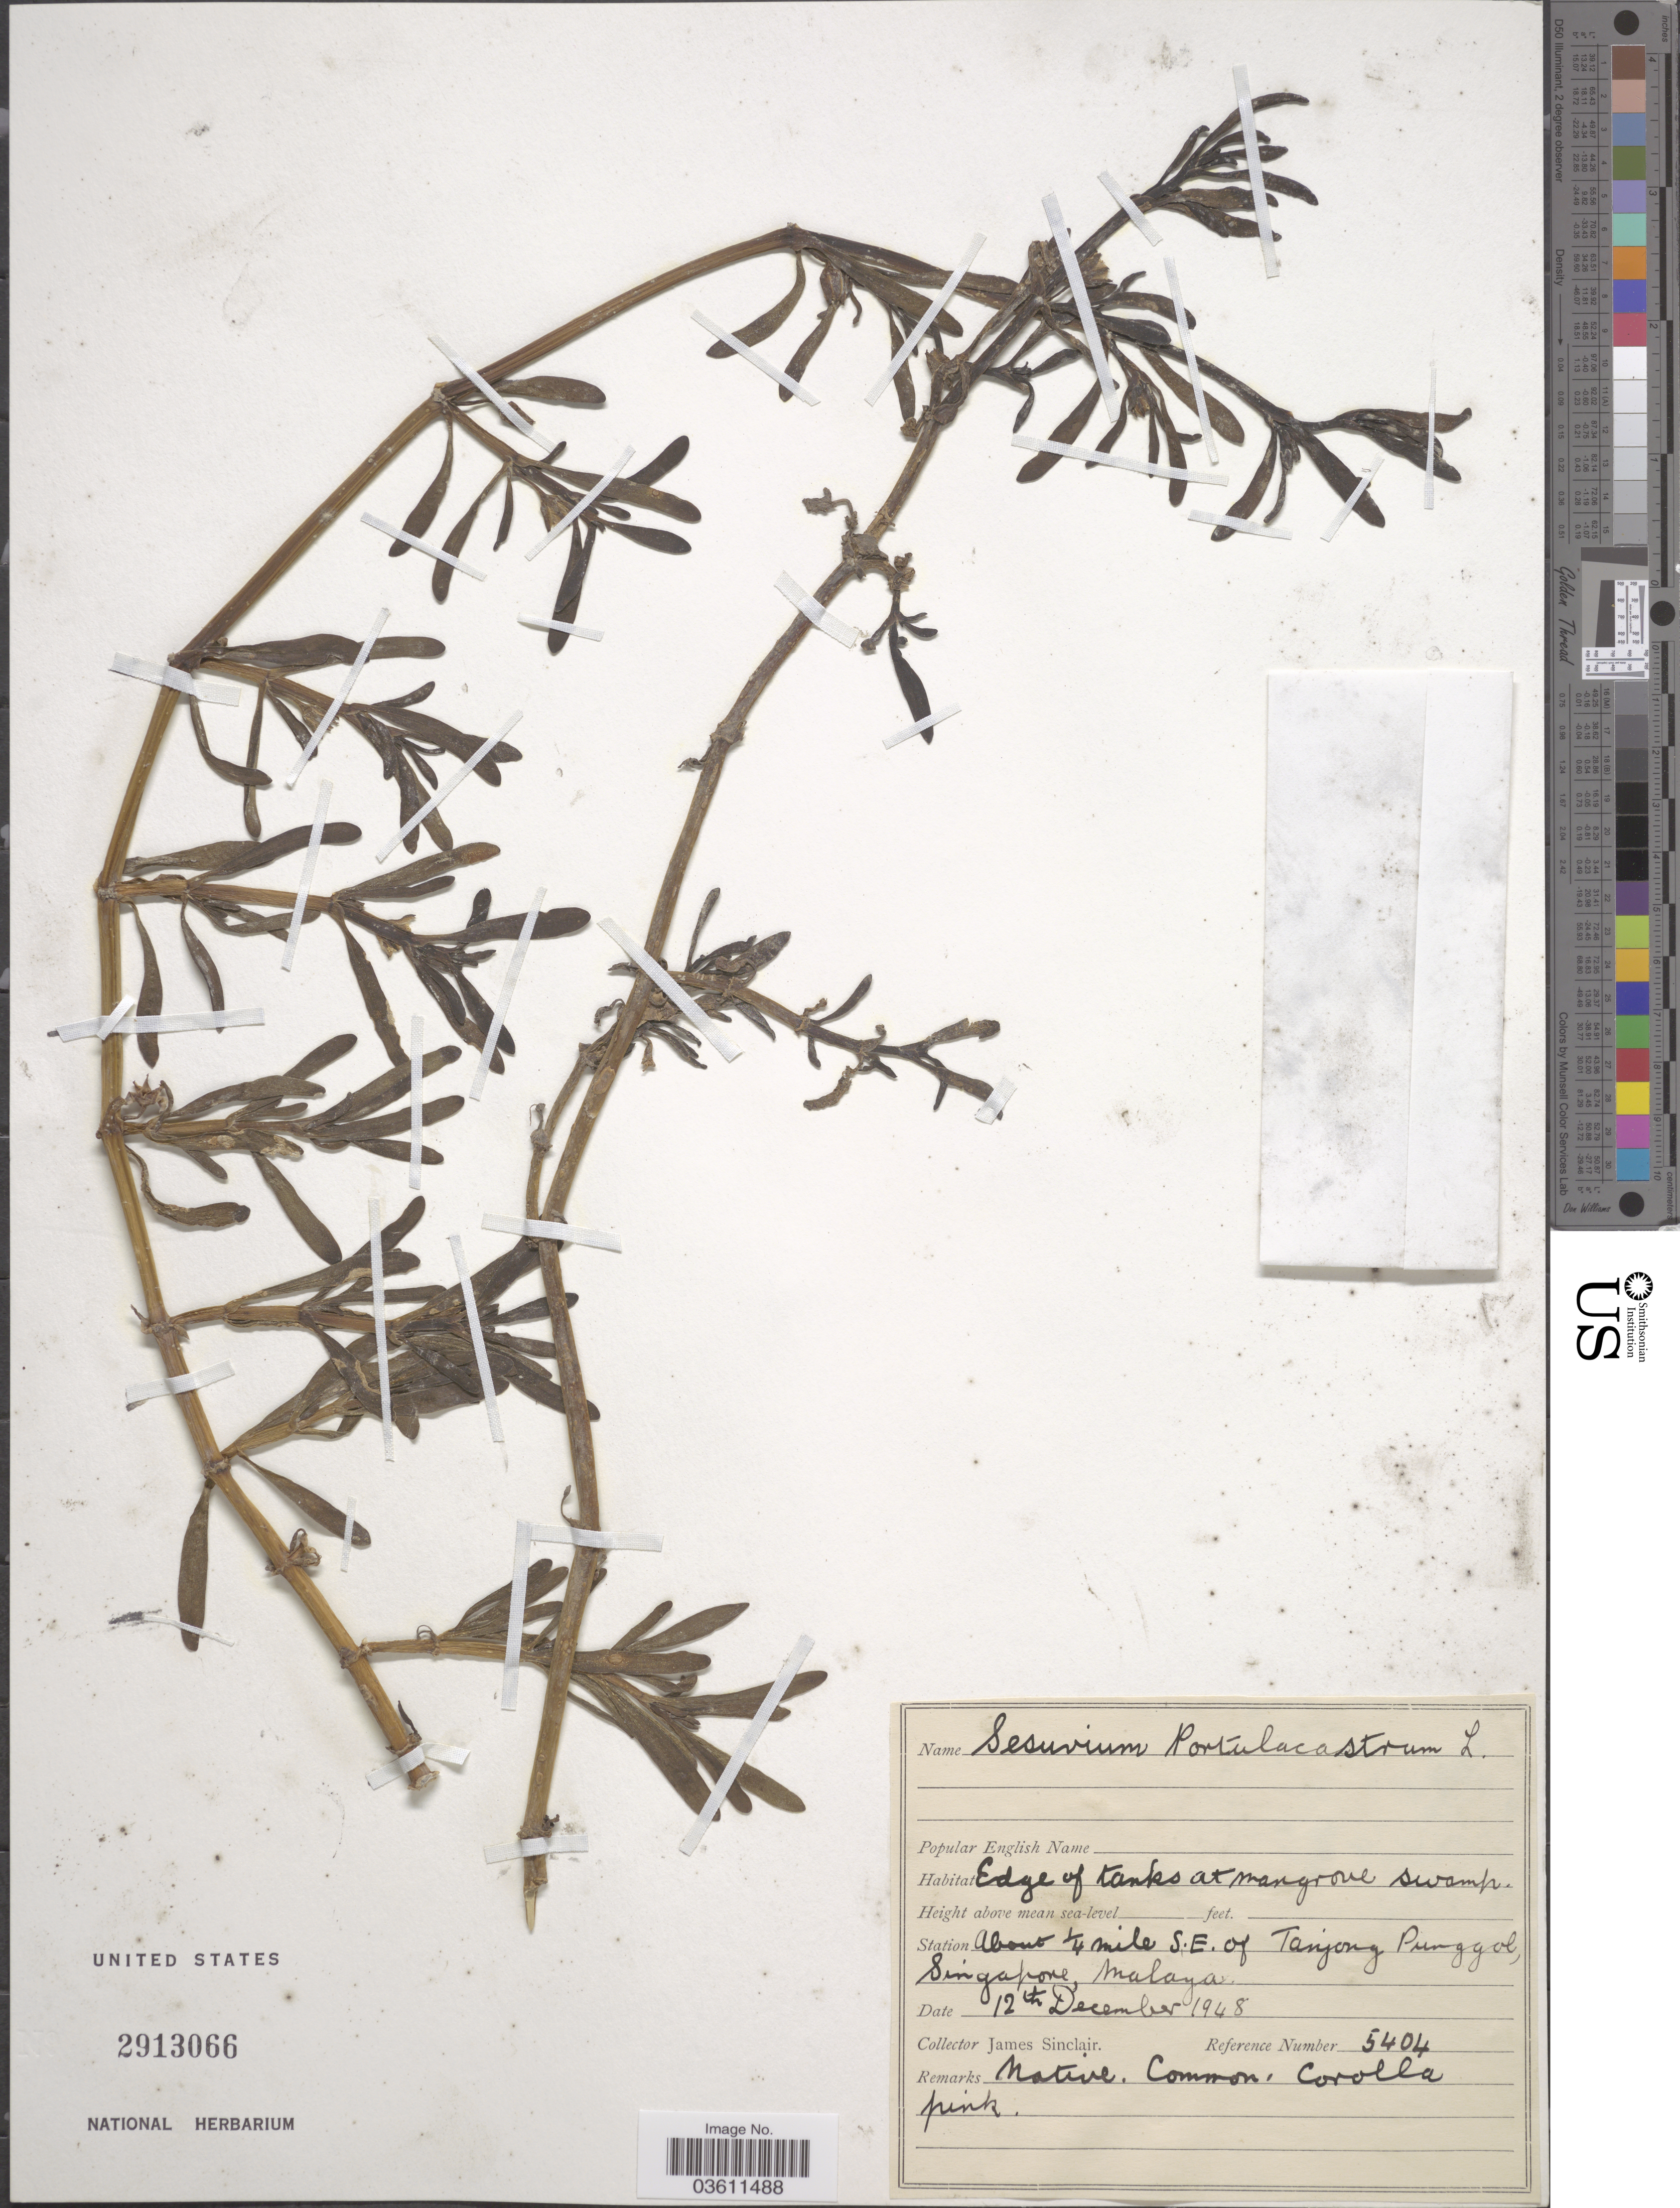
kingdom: Plantae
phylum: Tracheophyta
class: Magnoliopsida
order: Caryophyllales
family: Aizoaceae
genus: Sesuvium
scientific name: Sesuvium portulacastrum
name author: (L.) L.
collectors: J. Sinclair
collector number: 5404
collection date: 1948-12-12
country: Singapore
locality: Station about ¼ mile S. E. of Tanjong Punggol, Malaya.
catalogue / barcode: US 2913066